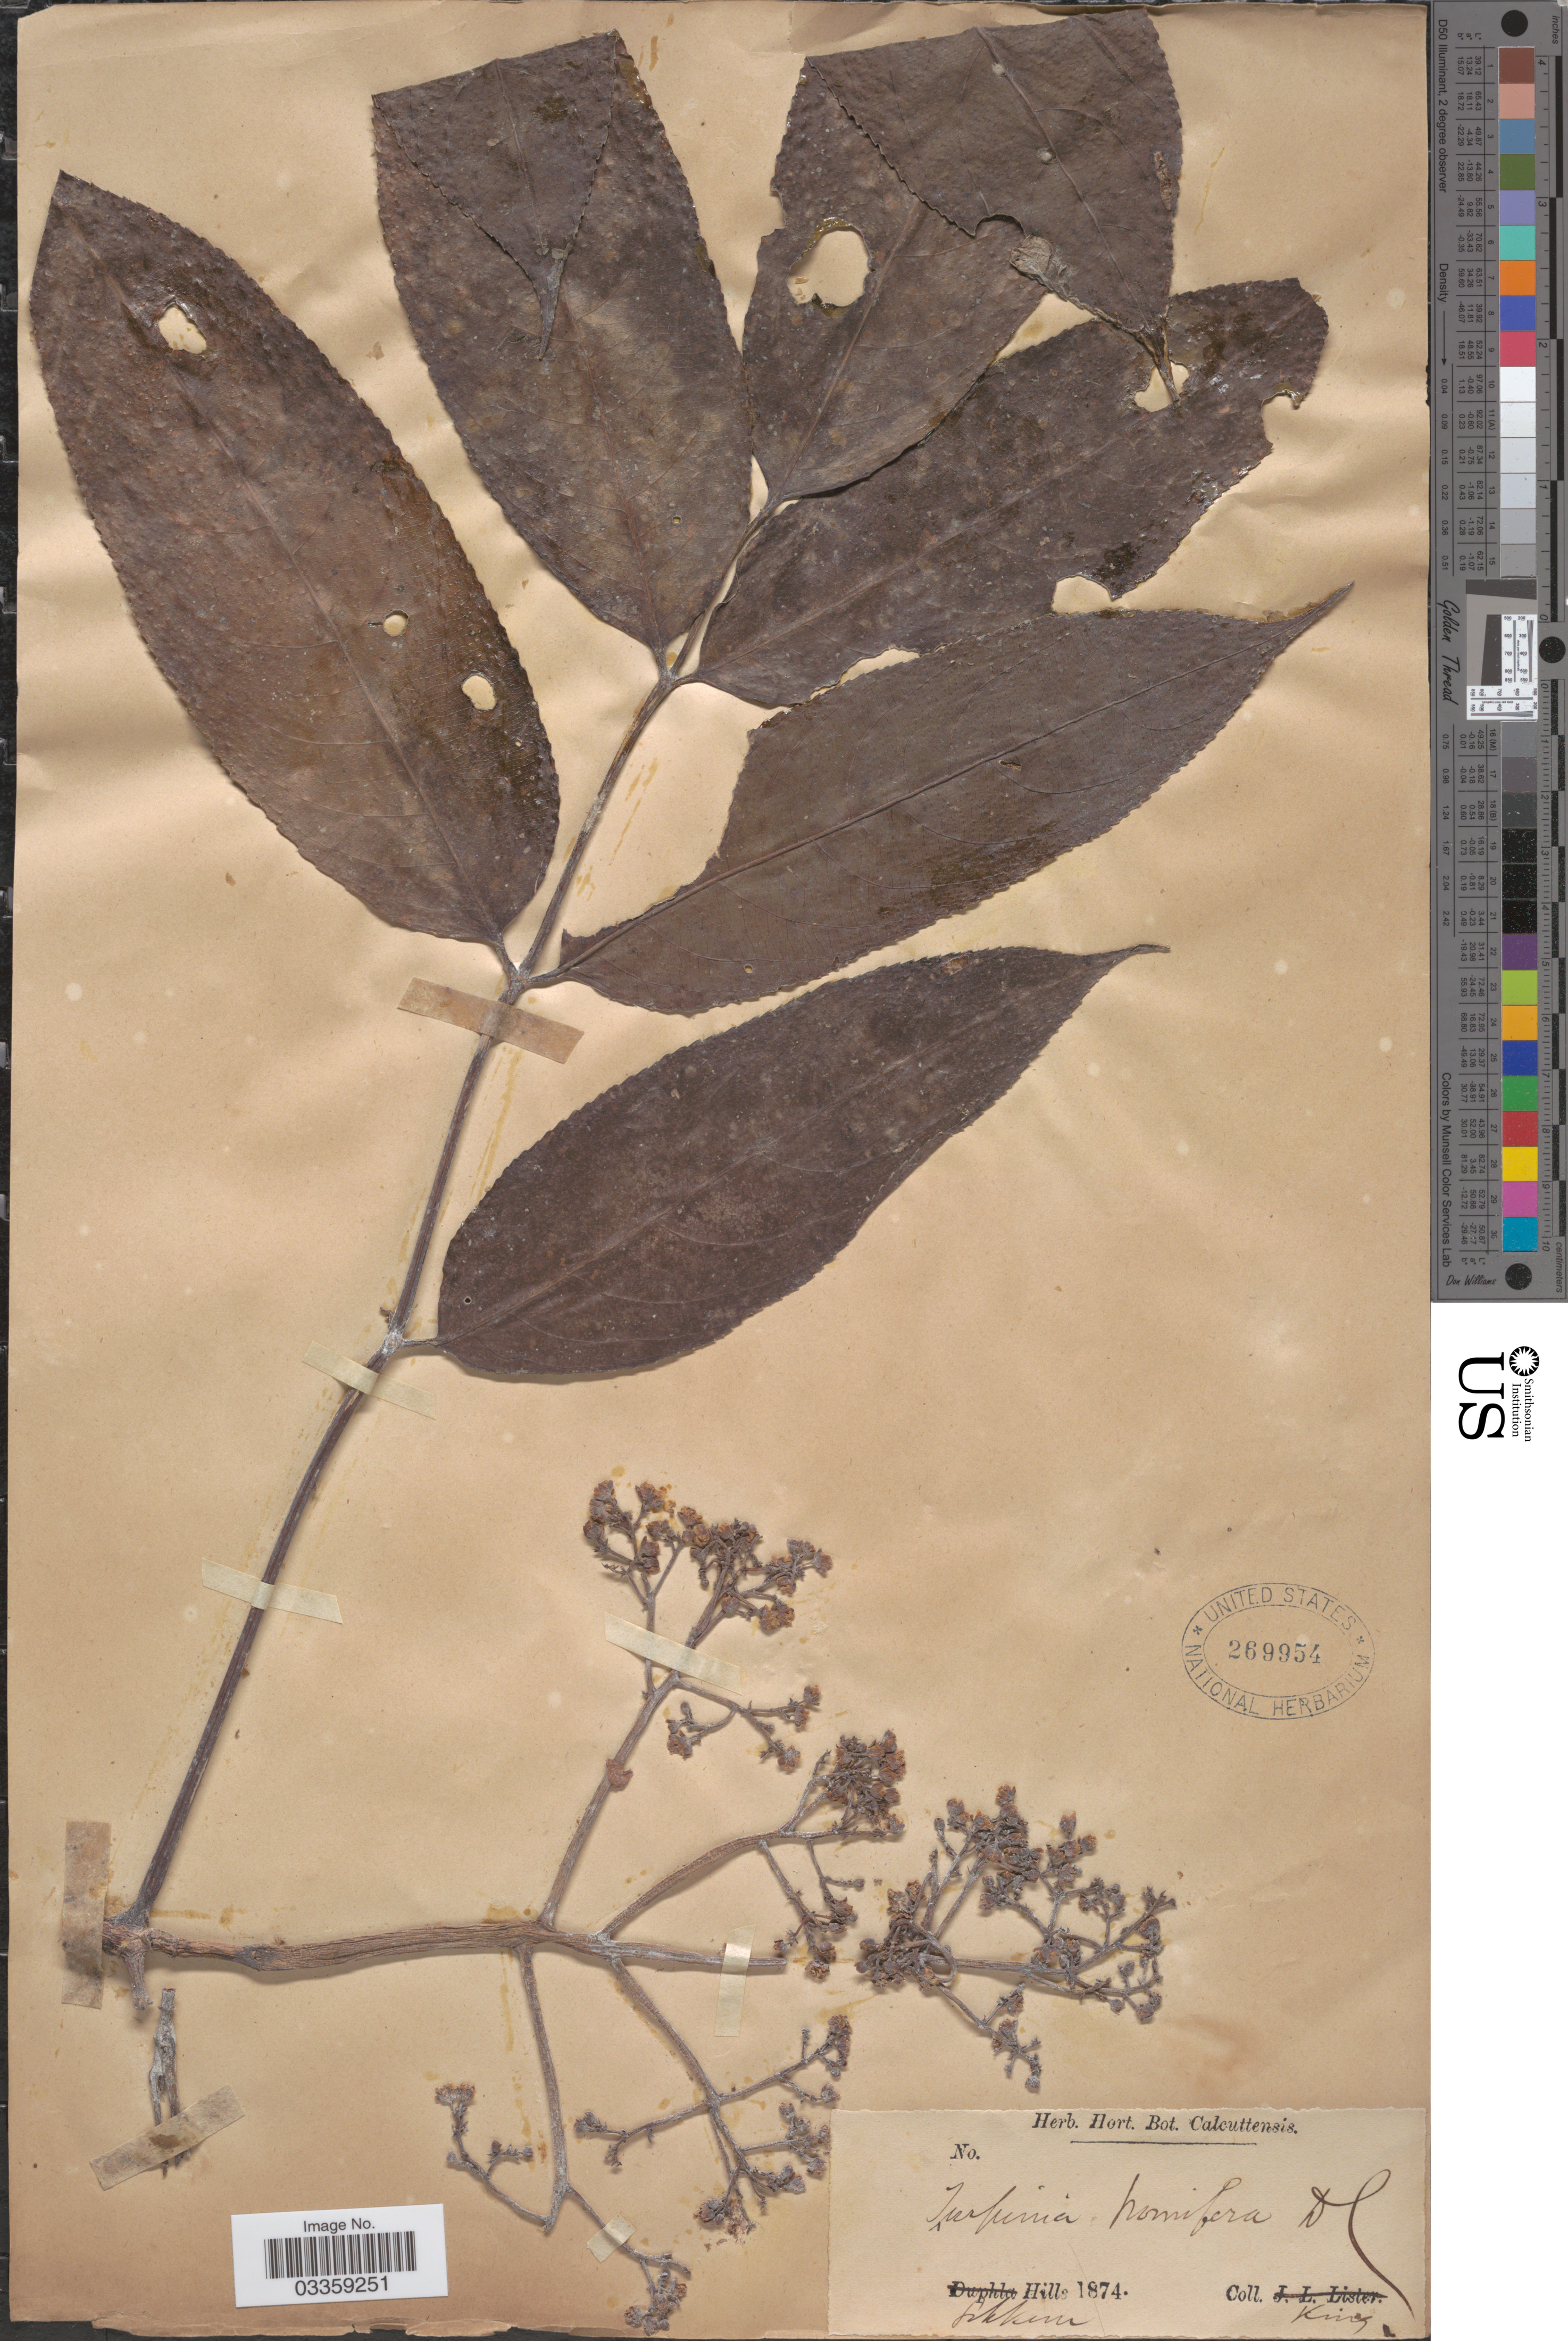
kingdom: Plantae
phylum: Tracheophyta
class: Magnoliopsida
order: Crossosomatales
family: Staphyleaceae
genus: Turpinia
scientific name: Turpinia pomifera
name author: (Roxb.) DC.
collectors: King, --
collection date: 1874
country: India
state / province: Sikkim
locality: Sikkim Hills.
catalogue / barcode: US 269954